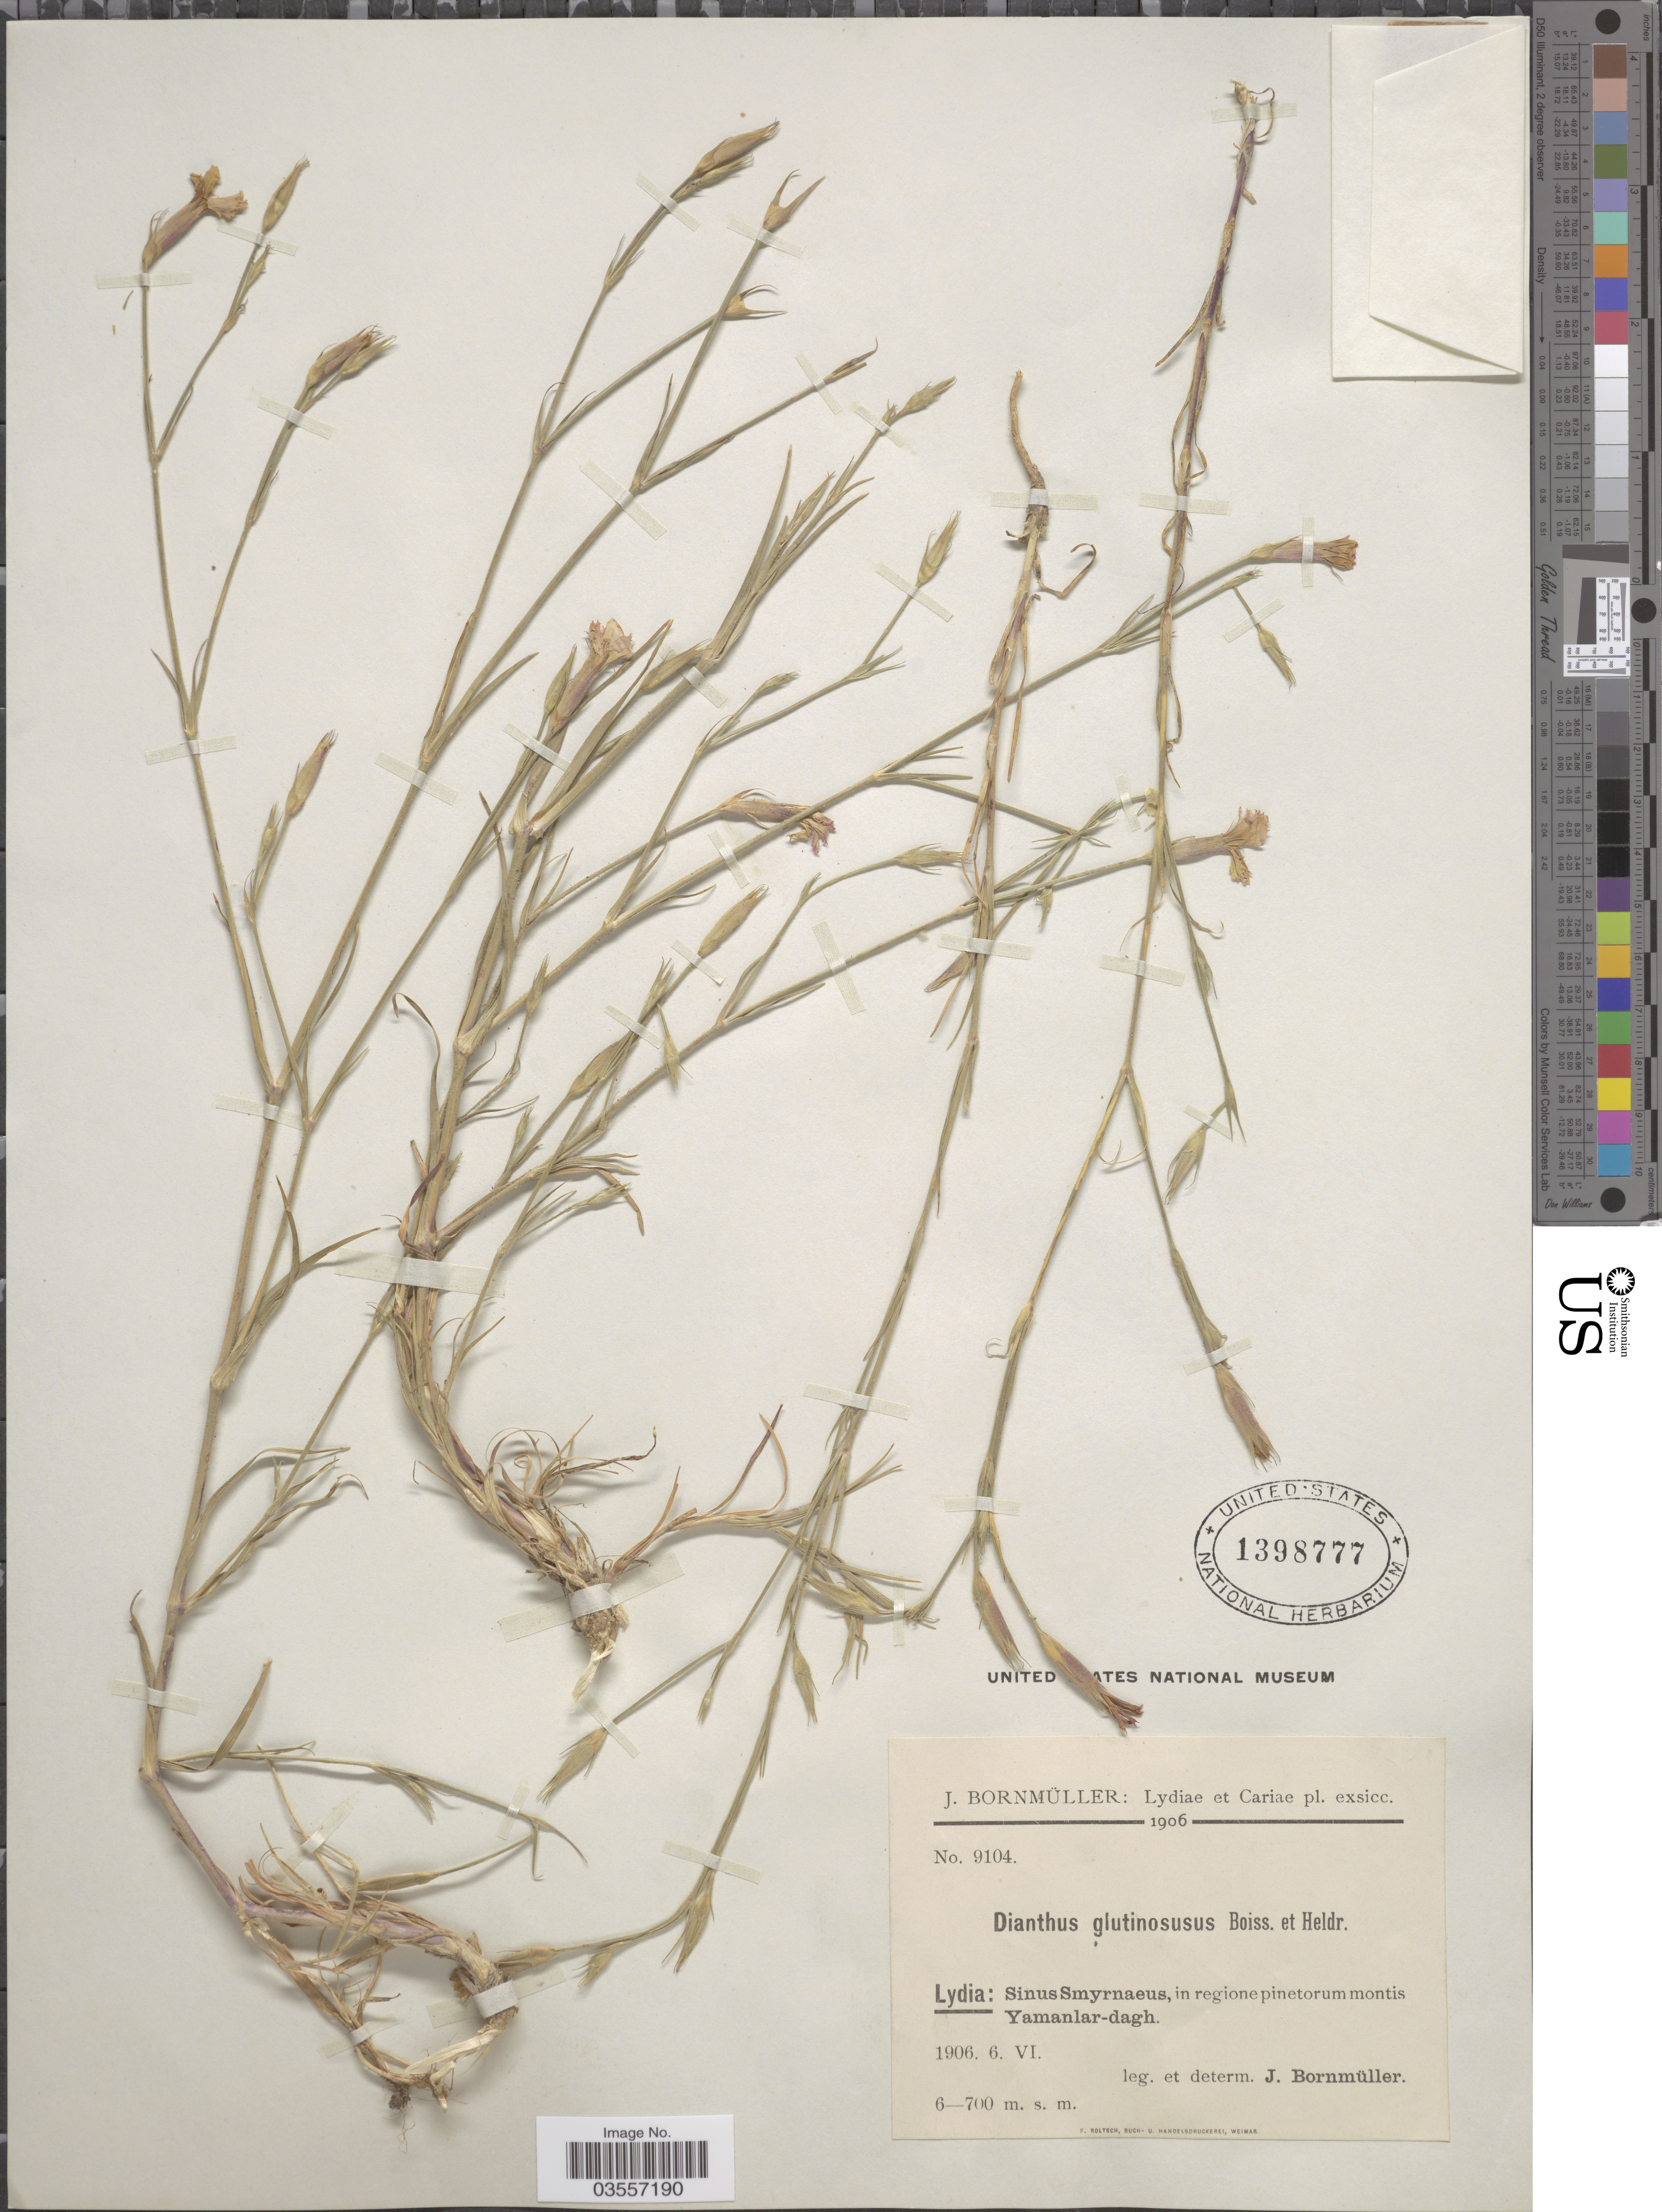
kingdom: Plantae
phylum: Tracheophyta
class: Magnoliopsida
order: Caryophyllales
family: Caryophyllaceae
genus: Dianthus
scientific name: Dianthus glutinosus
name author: Boiss. & Heldr.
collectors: J. Bornmüller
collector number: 9104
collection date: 1906-06-06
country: Turkey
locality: Lydia: Sinus Smyrnaeus, in regione pinetorum montis Yamanlar-dagh.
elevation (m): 600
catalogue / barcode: US 1398777